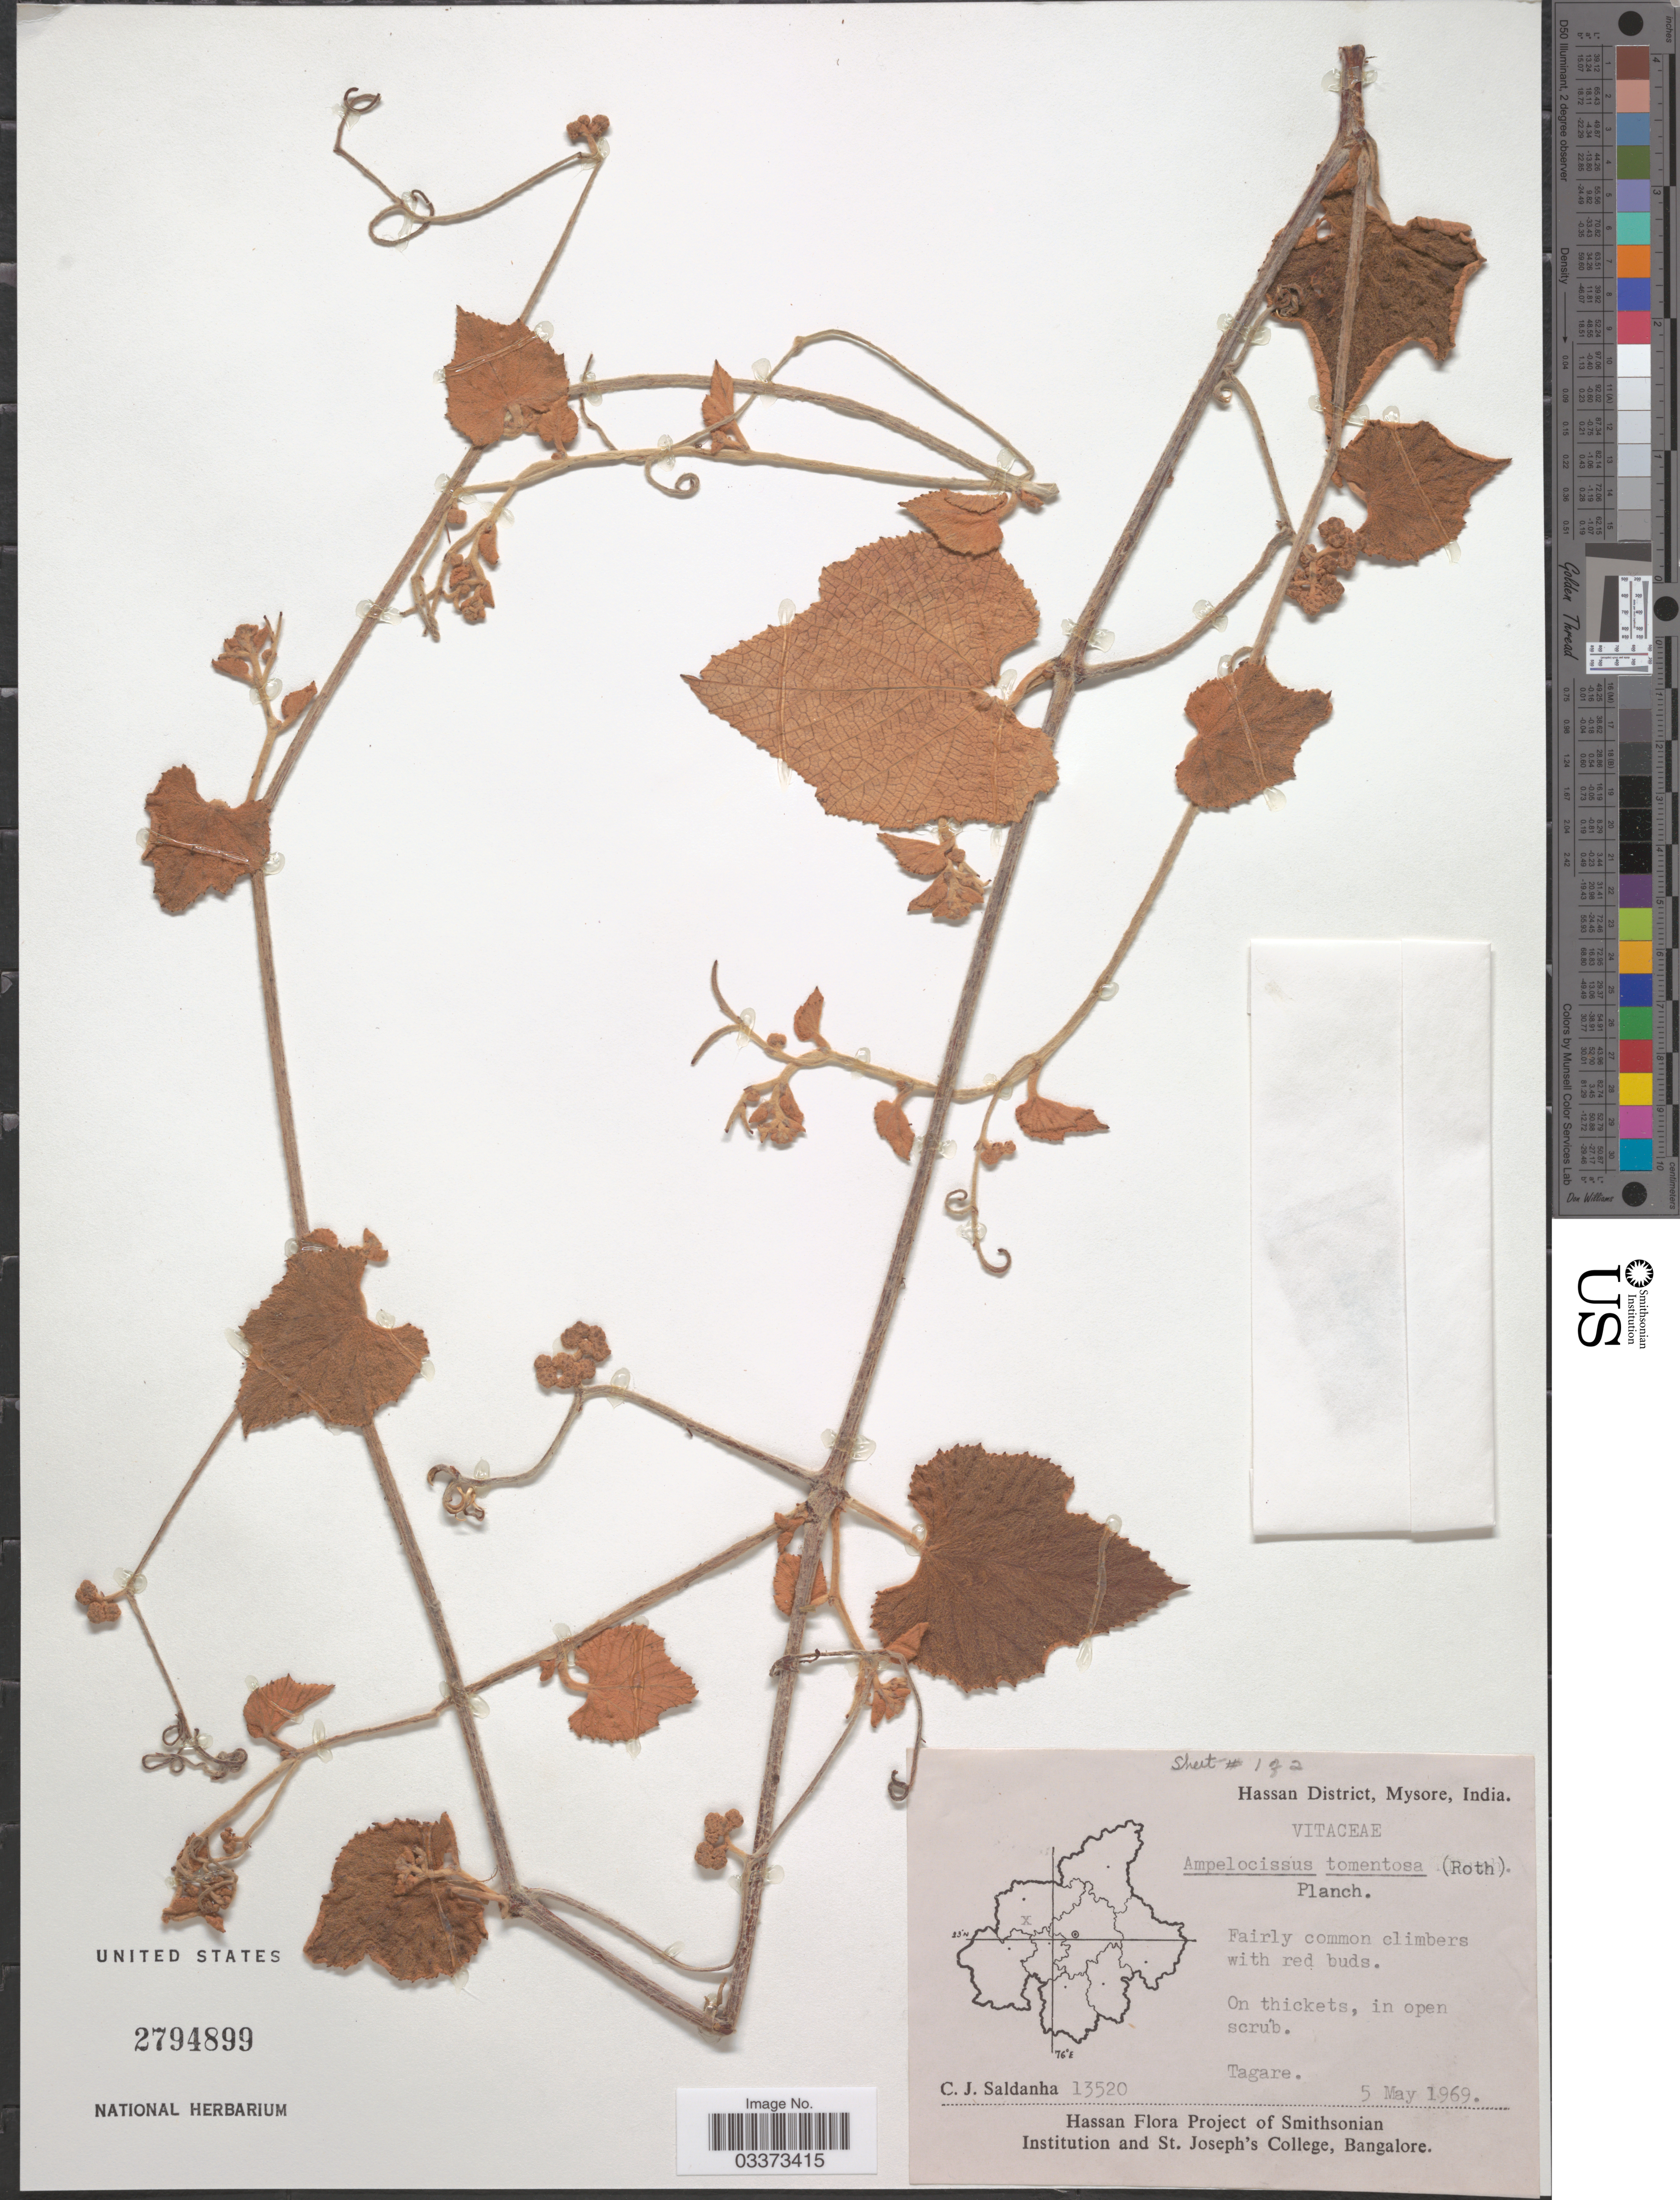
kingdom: Plantae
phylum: Tracheophyta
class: Magnoliopsida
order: Vitales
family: Vitaceae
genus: Ampelocissus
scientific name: Ampelocissus tomentosa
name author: (Roth in Schult.) Planch.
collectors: C. J. Saldanha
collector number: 13520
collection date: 1969-05-05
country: India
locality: Hassan District, Mysore. Tagare.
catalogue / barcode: US 3794899